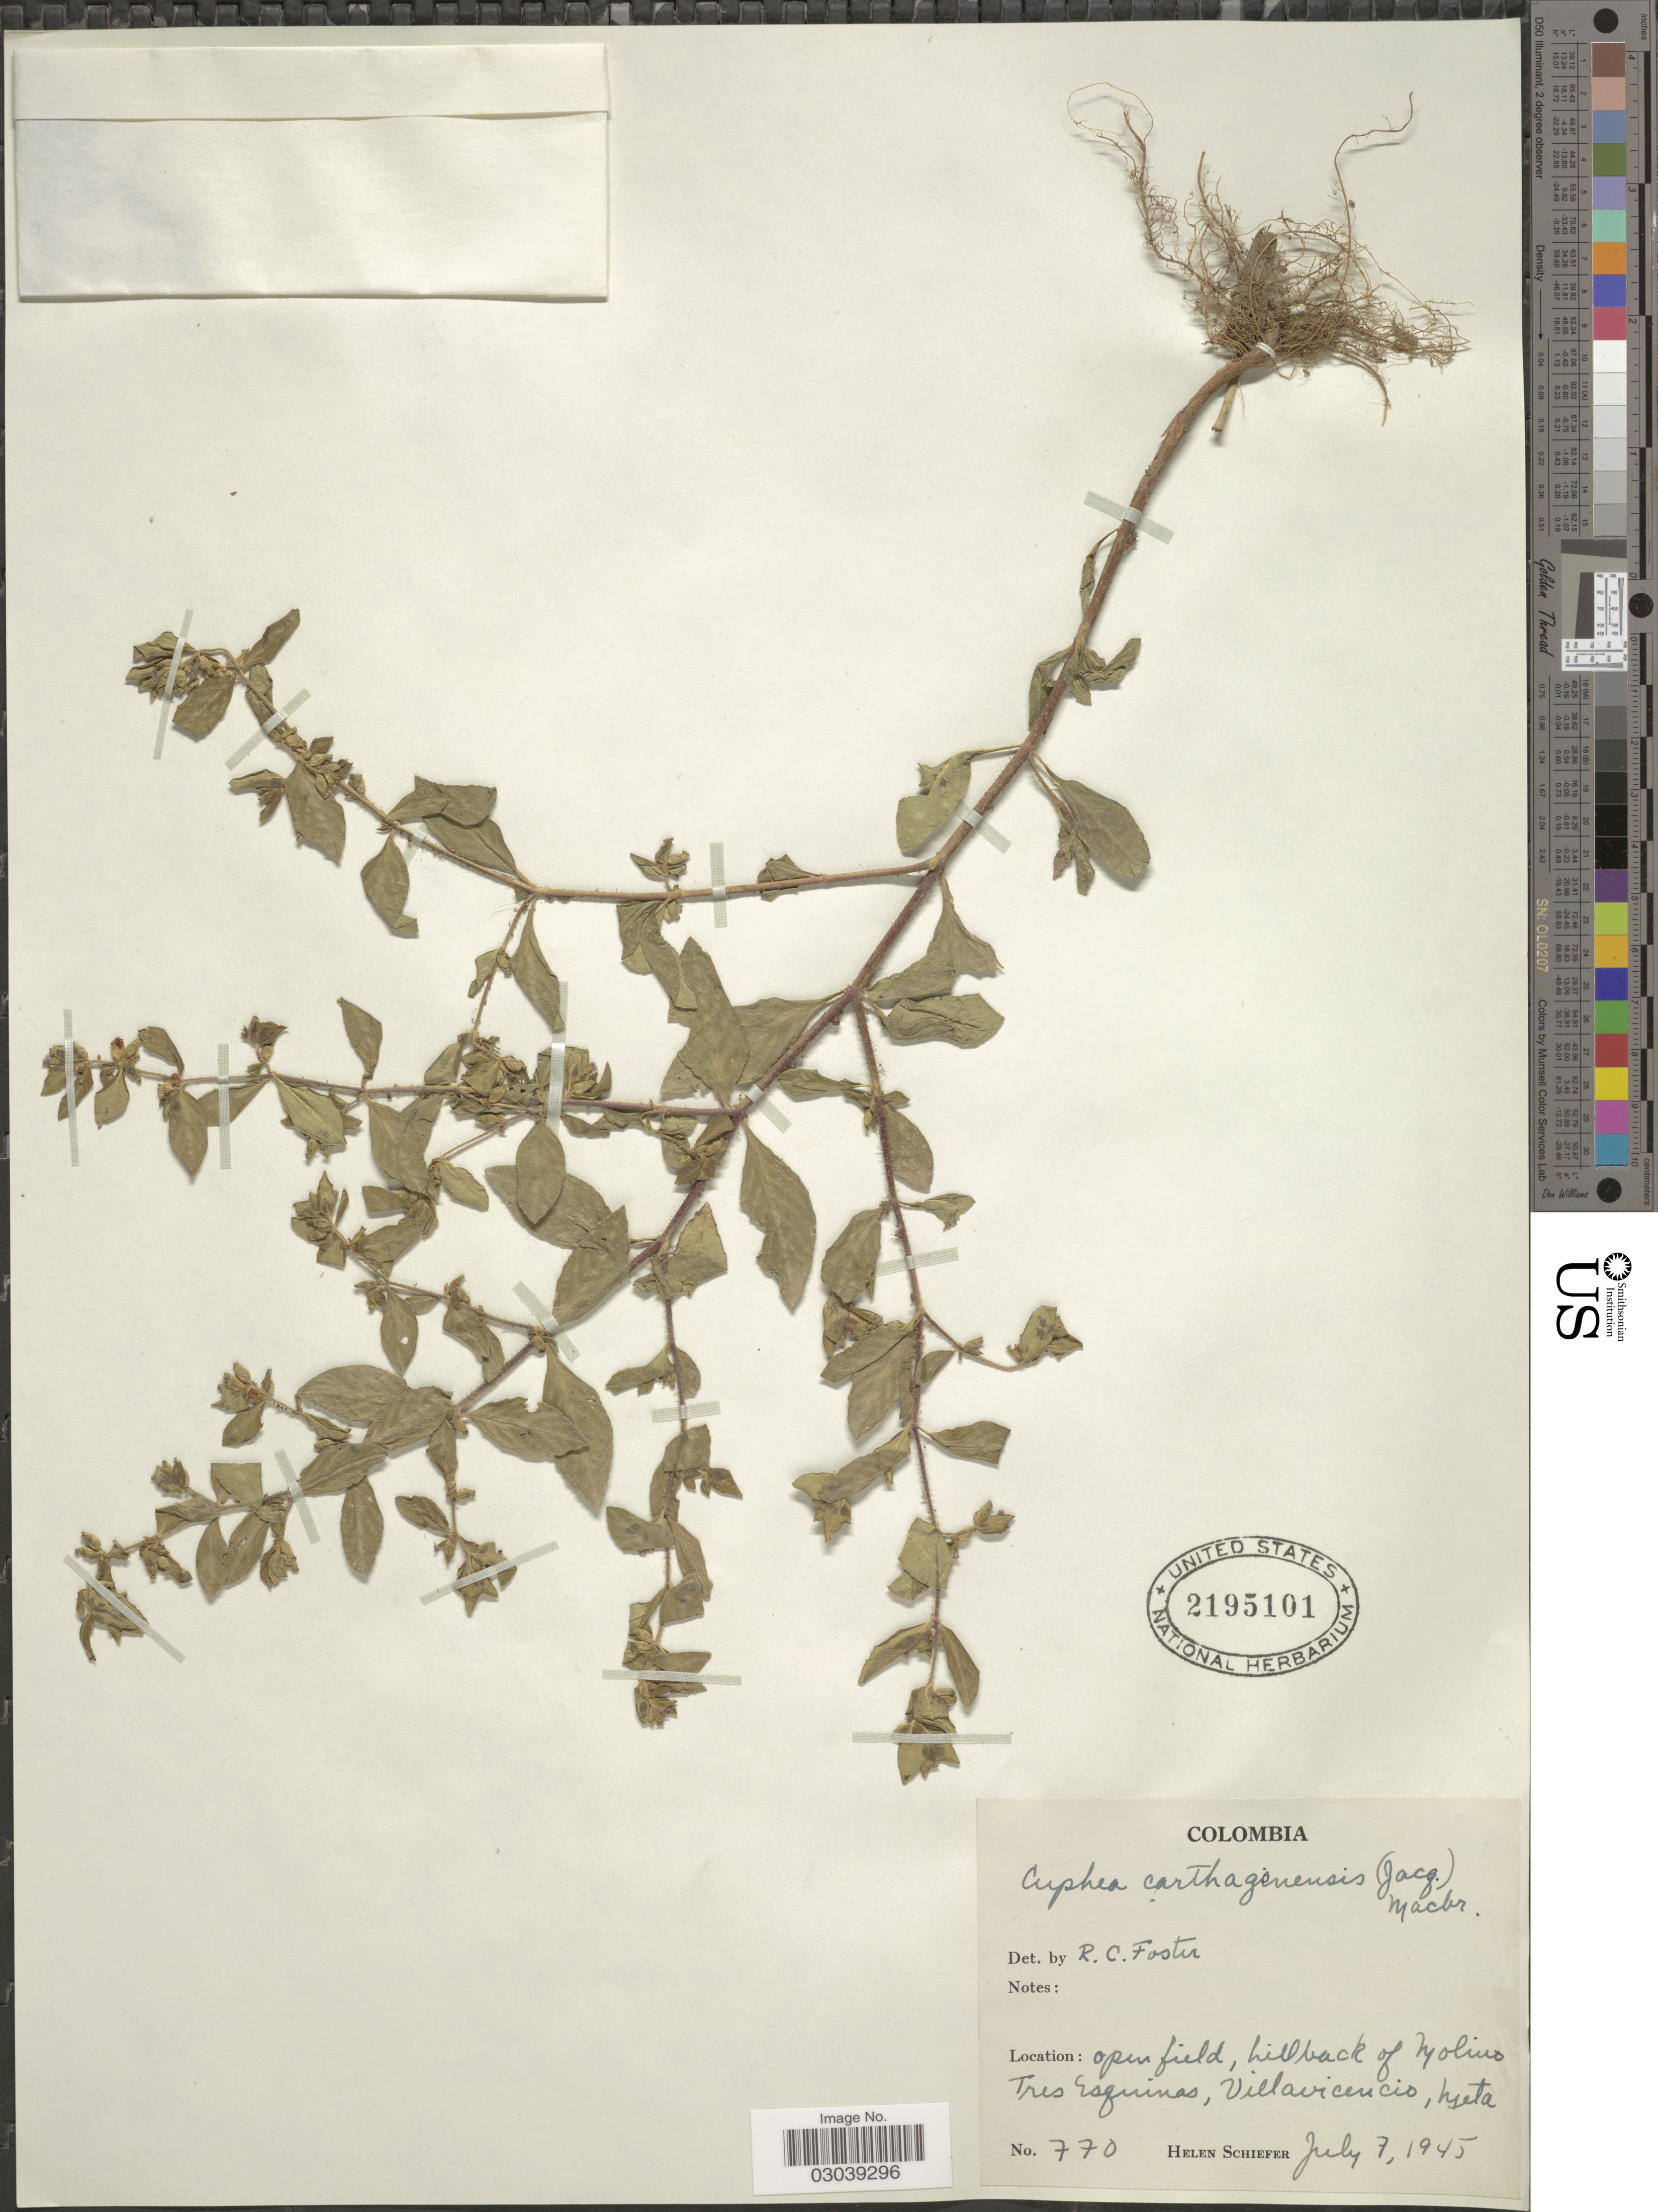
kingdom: Plantae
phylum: Tracheophyta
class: Magnoliopsida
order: Myrtales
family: Lythraceae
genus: Cuphea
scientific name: Cuphea carthagenensis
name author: (Jacq.) J.F. Macbr.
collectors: H. Schiefer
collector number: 770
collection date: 1945-07-07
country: Colombia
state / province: Meta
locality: Open field, hill back of Molino Tres Esquinas, Villavicencio.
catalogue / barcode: US 2195101